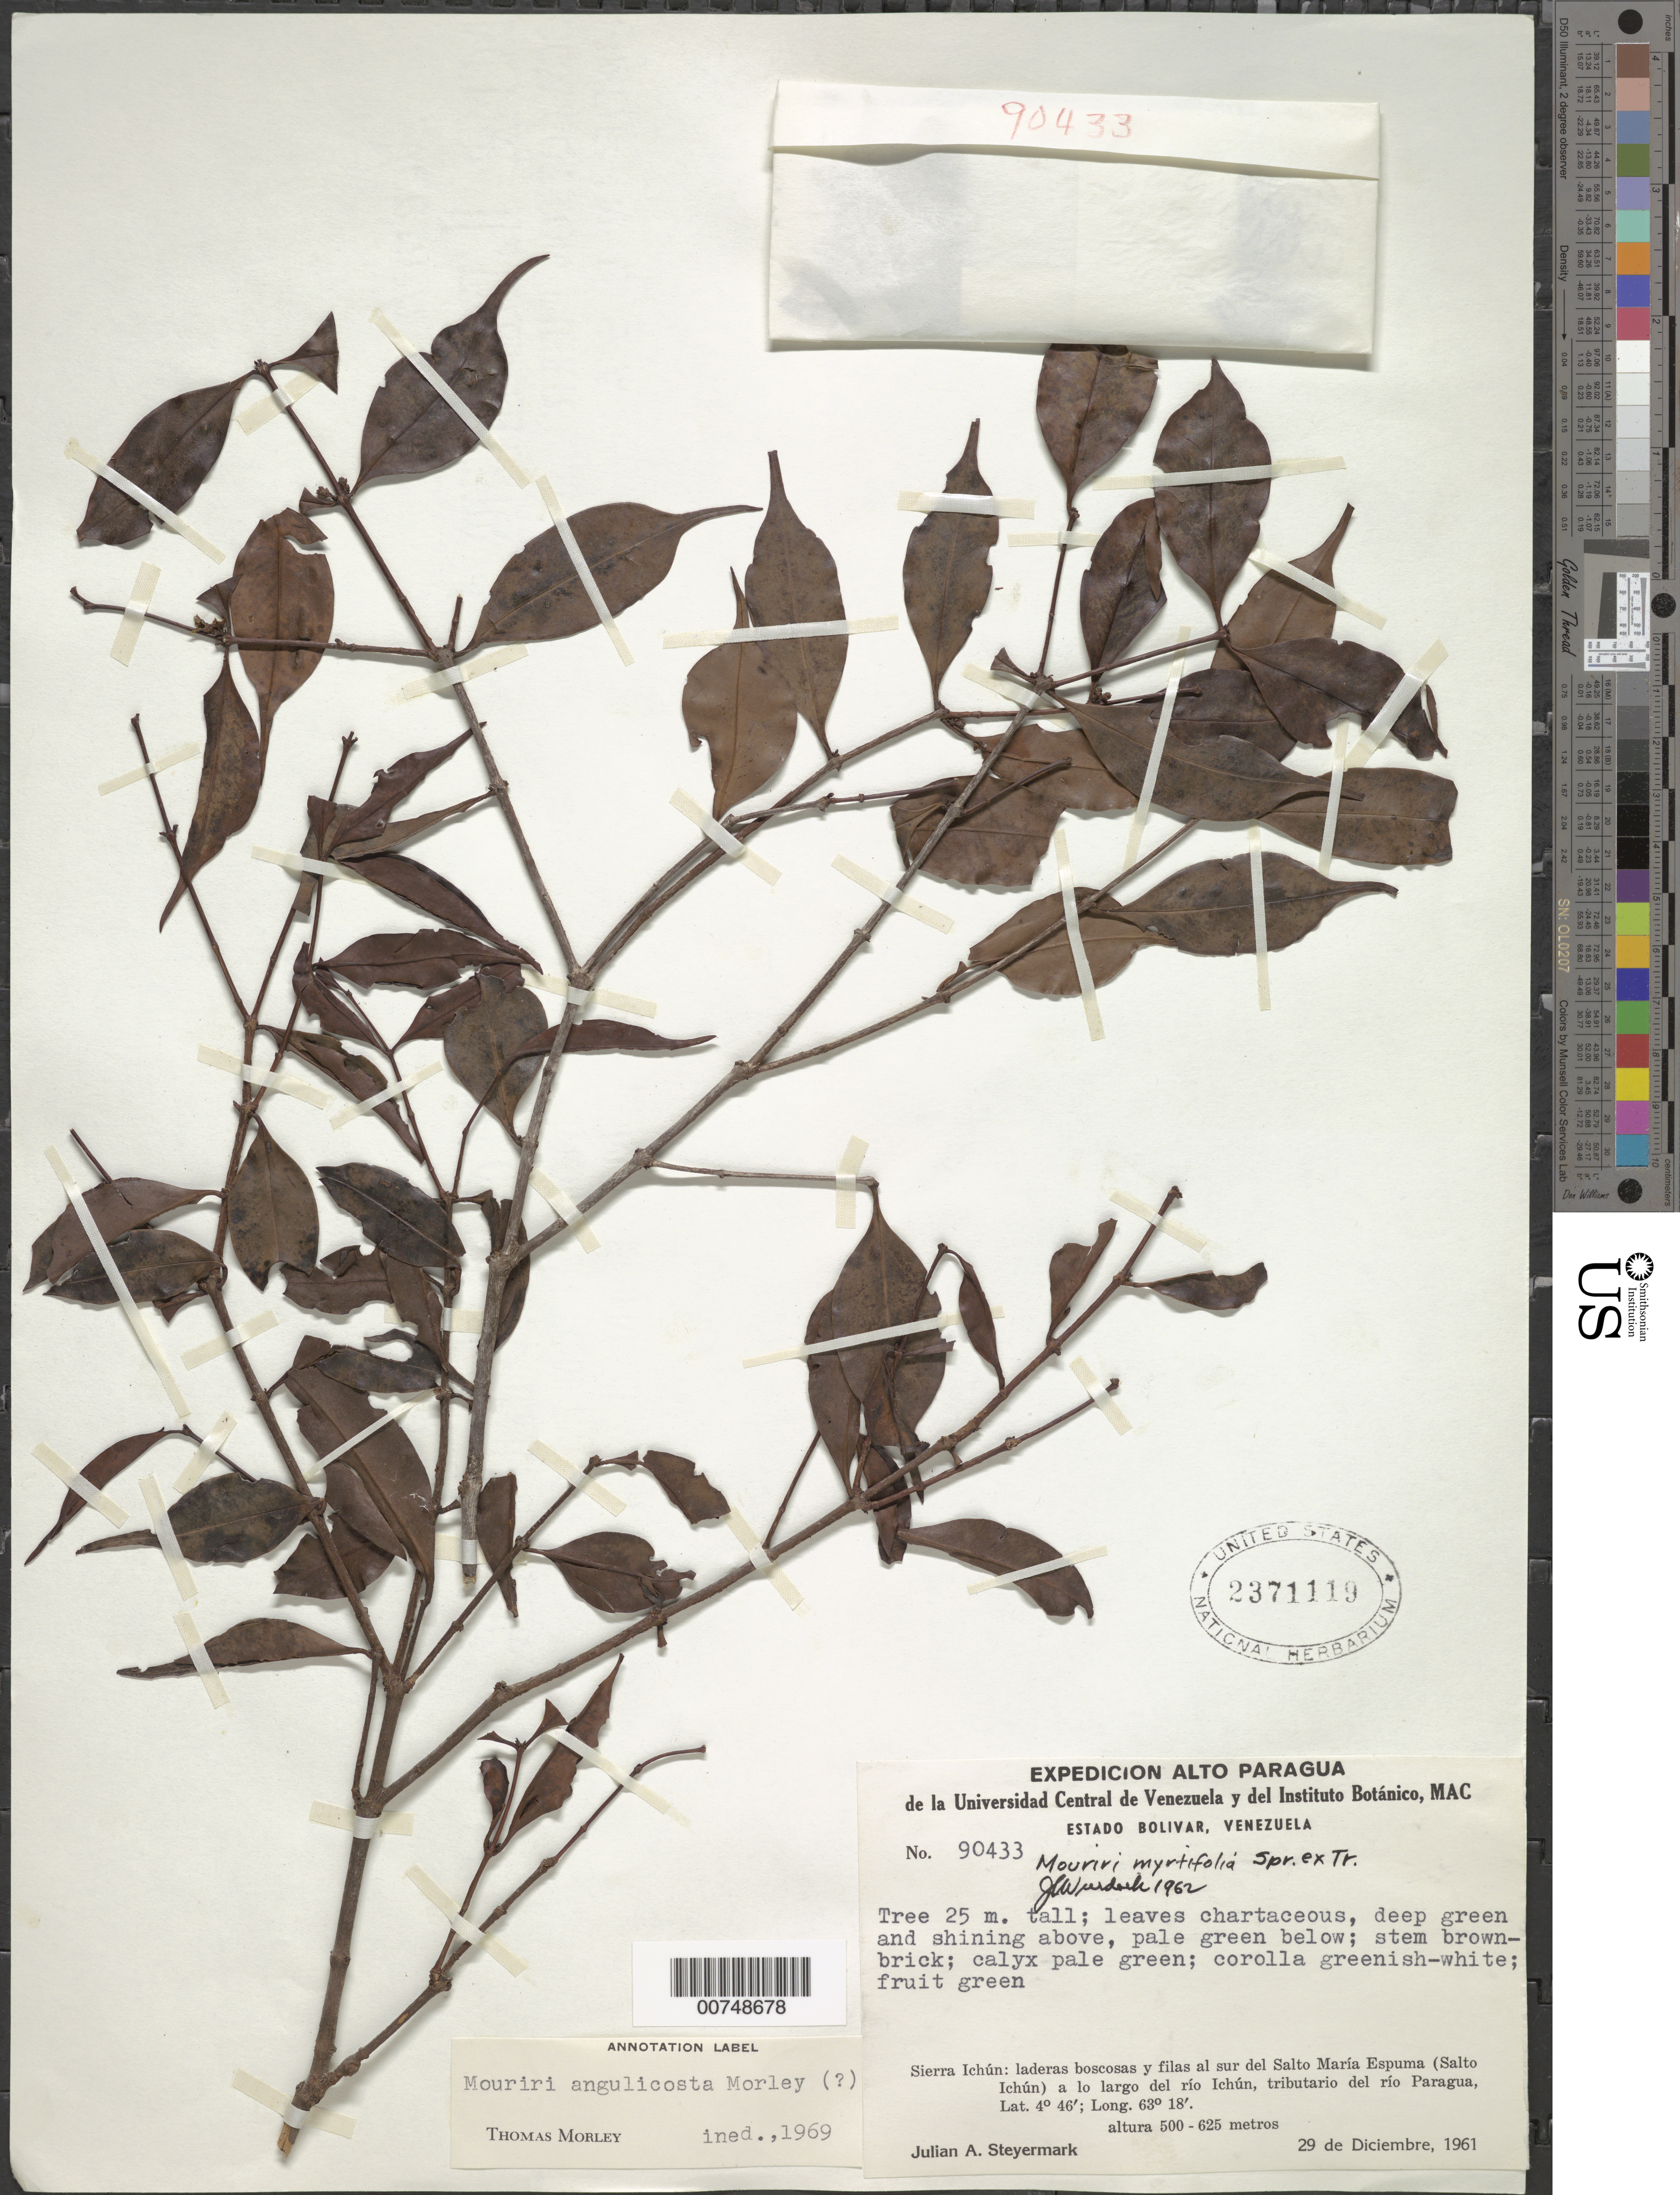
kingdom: Plantae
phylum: Tracheophyta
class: Magnoliopsida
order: Myrtales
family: Melastomataceae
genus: Mouriri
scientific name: Mouriri angulicosta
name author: Morley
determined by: Morley, T.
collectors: J. Steyermark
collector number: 90433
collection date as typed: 29-Dec-61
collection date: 1961-12-29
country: Venezuela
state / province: Bolívar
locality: Sierra Ichún: Salto María Espuma (Salto Ichún) del Río Ichún (tributary of río Paragua)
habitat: Laderas boscosas y filas al sur del salto Maria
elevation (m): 500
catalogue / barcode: US 2371119